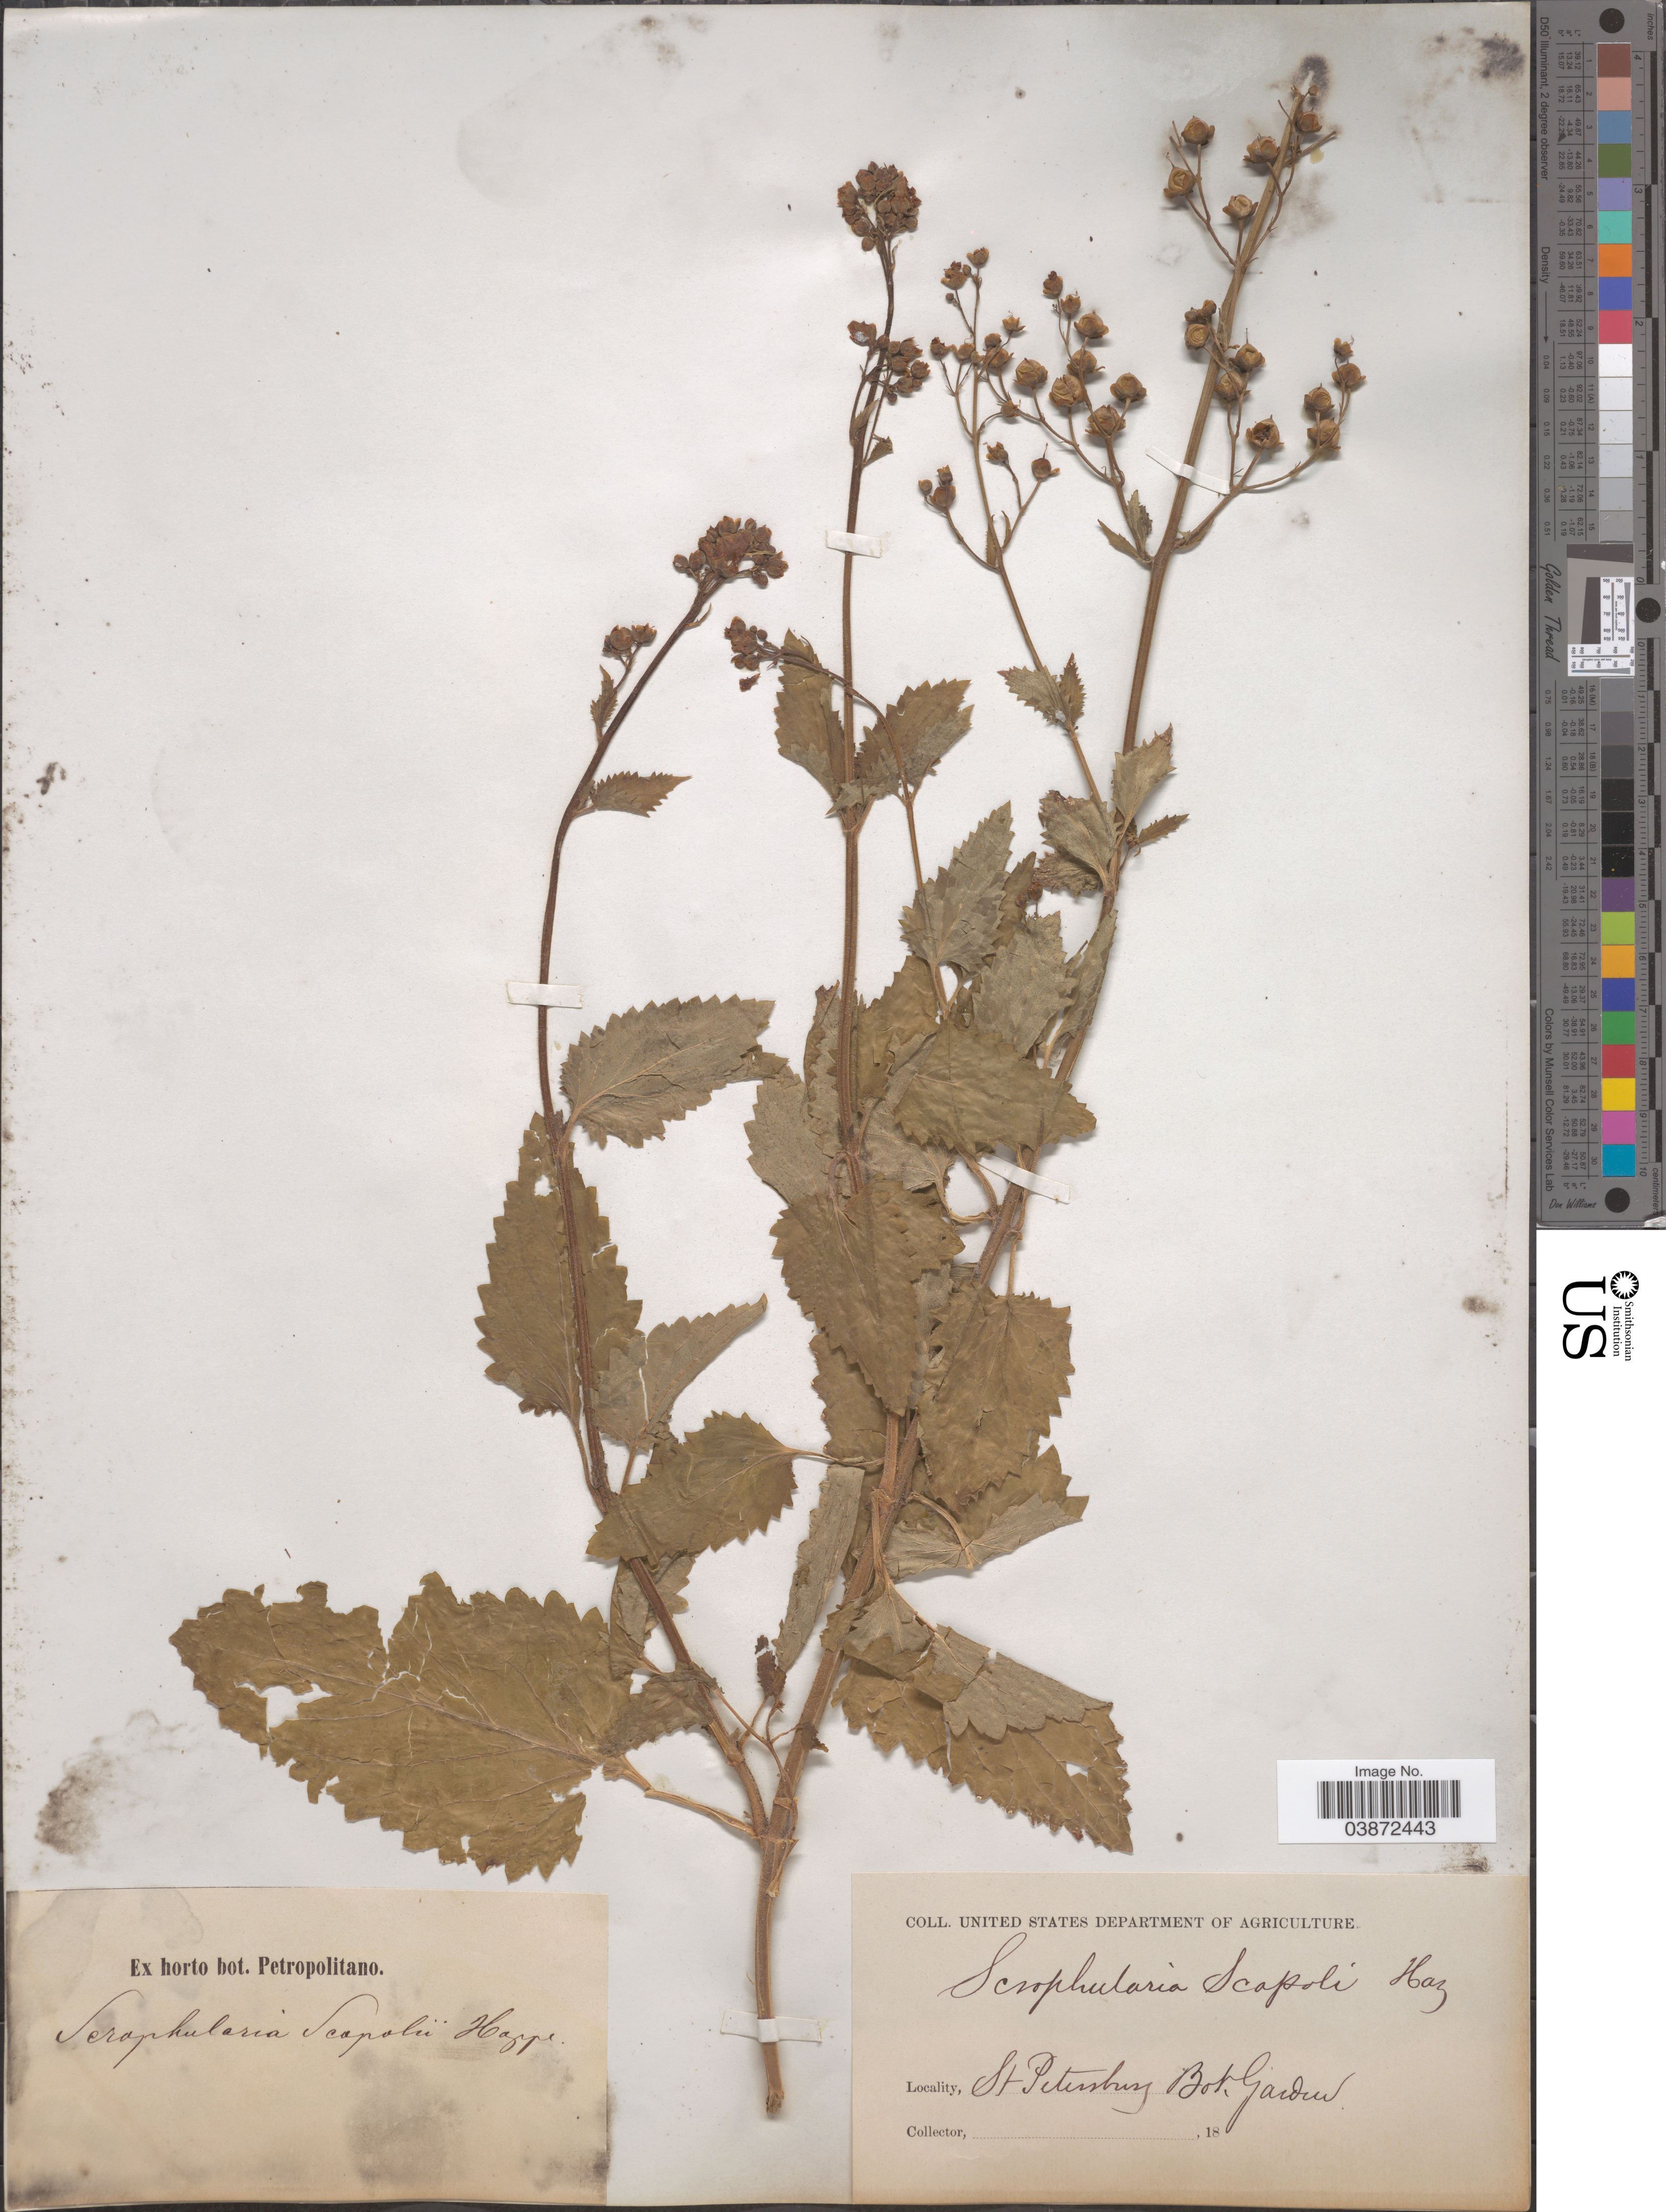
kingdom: Plantae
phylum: Tracheophyta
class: Magnoliopsida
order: Lamiales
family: Scrophulariaceae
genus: Scrophularia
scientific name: Scrophularia scopolii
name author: Hoppe ex Pers.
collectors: ex Horto Bot. Petropolitano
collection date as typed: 18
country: Russian Federation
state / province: St. Petersburg